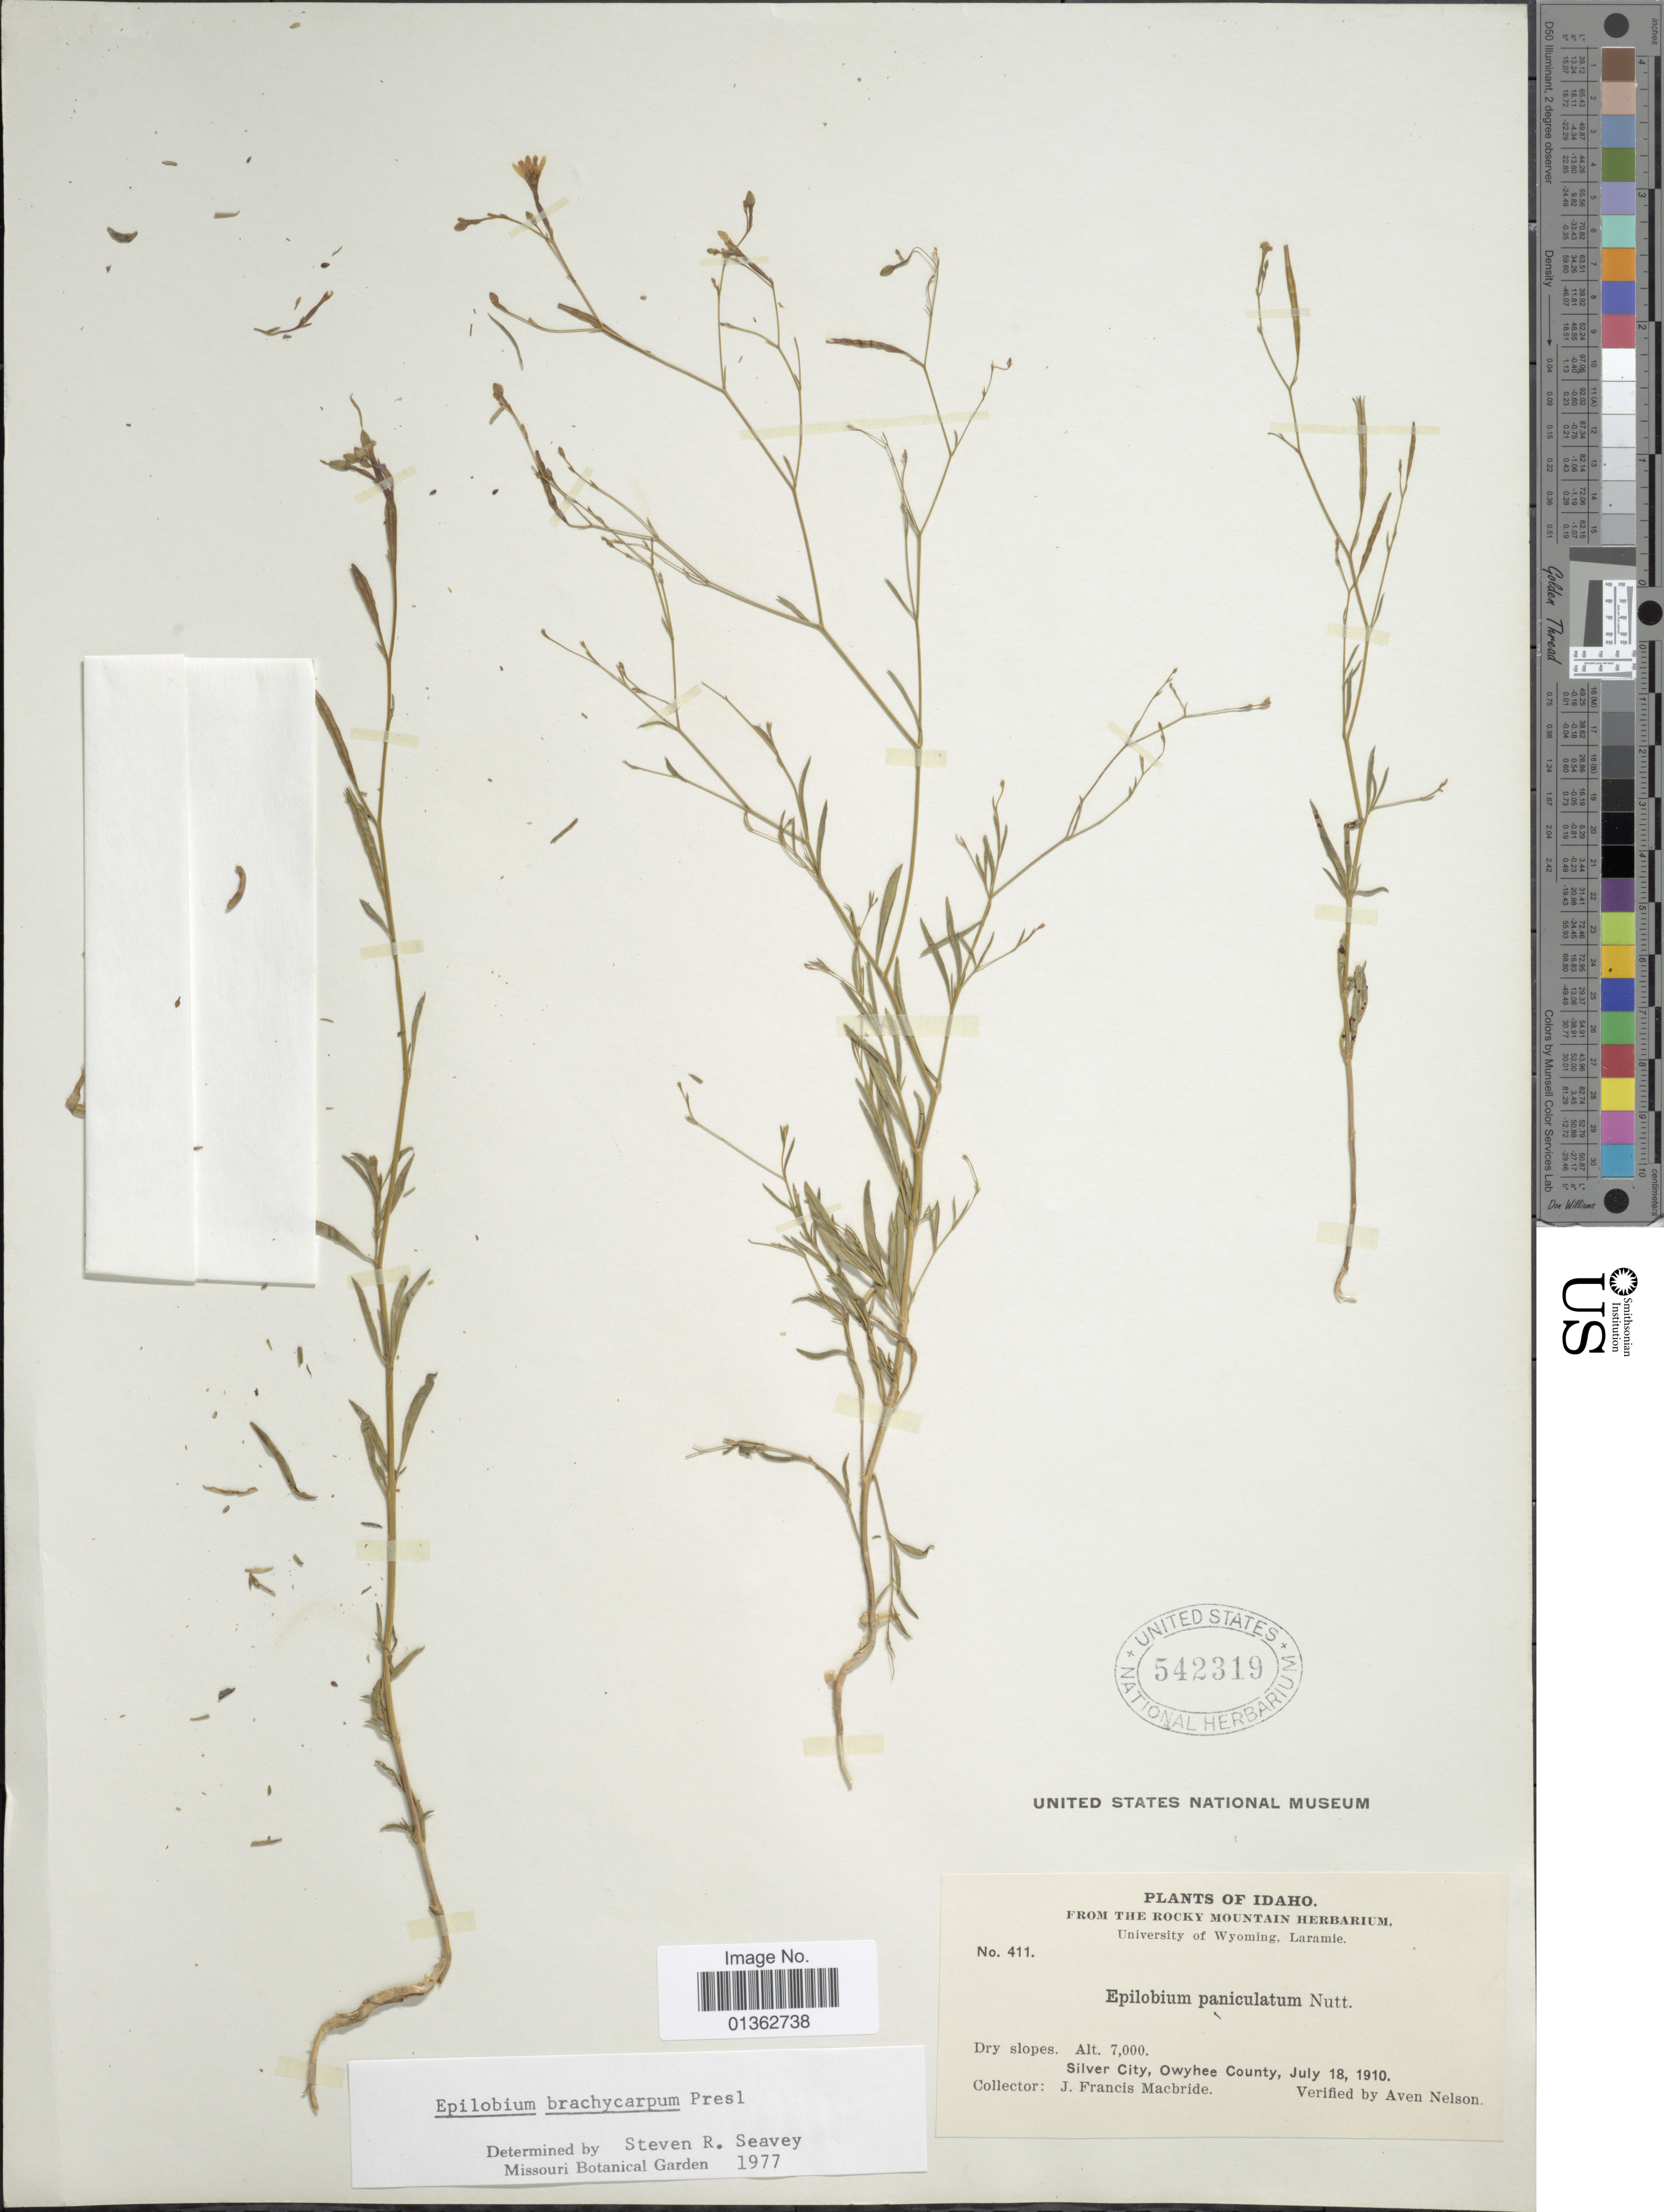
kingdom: Plantae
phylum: Tracheophyta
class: Magnoliopsida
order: Myrtales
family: Onagraceae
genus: Epilobium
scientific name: Epilobium brachycarpum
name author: C. Presl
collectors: J. F. Macbride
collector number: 411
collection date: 1910-07-18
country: United States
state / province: Idaho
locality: Silver City, Owyhee County.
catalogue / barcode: US 542319